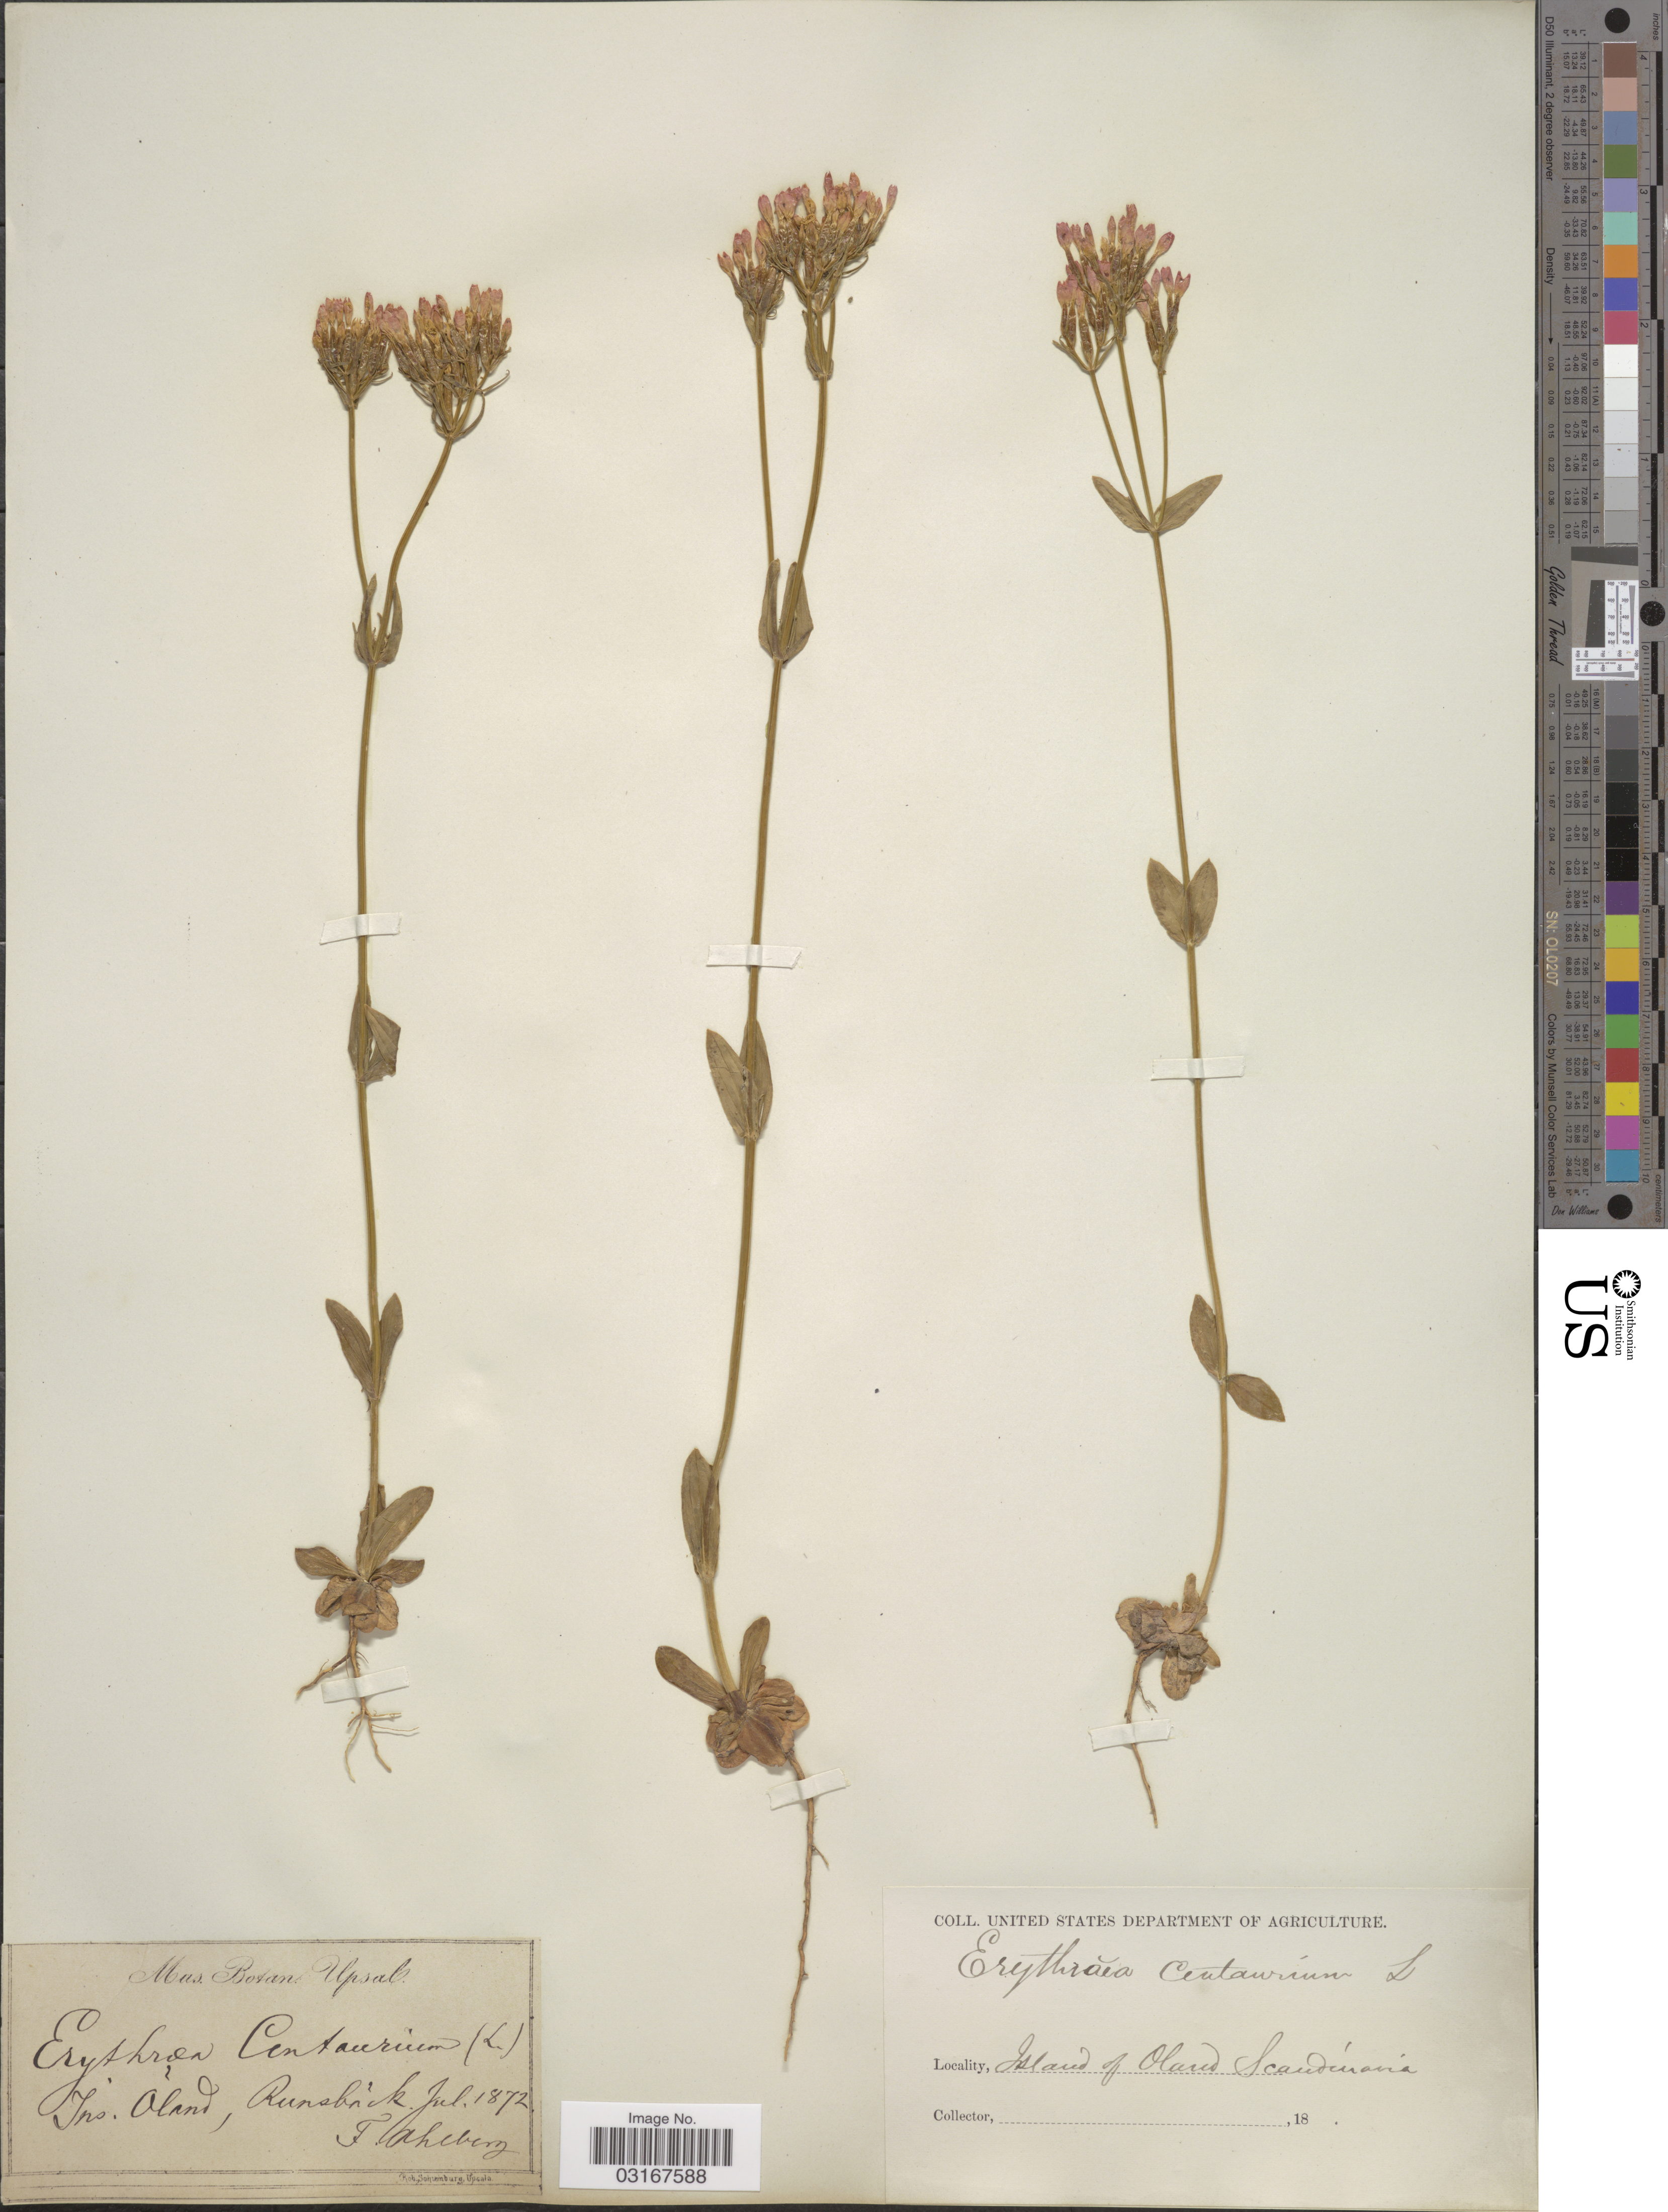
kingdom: Plantae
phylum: Tracheophyta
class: Magnoliopsida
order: Gentianales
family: Gentianaceae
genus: Erythraea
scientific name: Erythraea centaurium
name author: (L.) Borkh.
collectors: F. Ahlberg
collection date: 1872-07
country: Sweden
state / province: Kalmar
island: Oland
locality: Island of Oland, Runsback. Scandinavia.